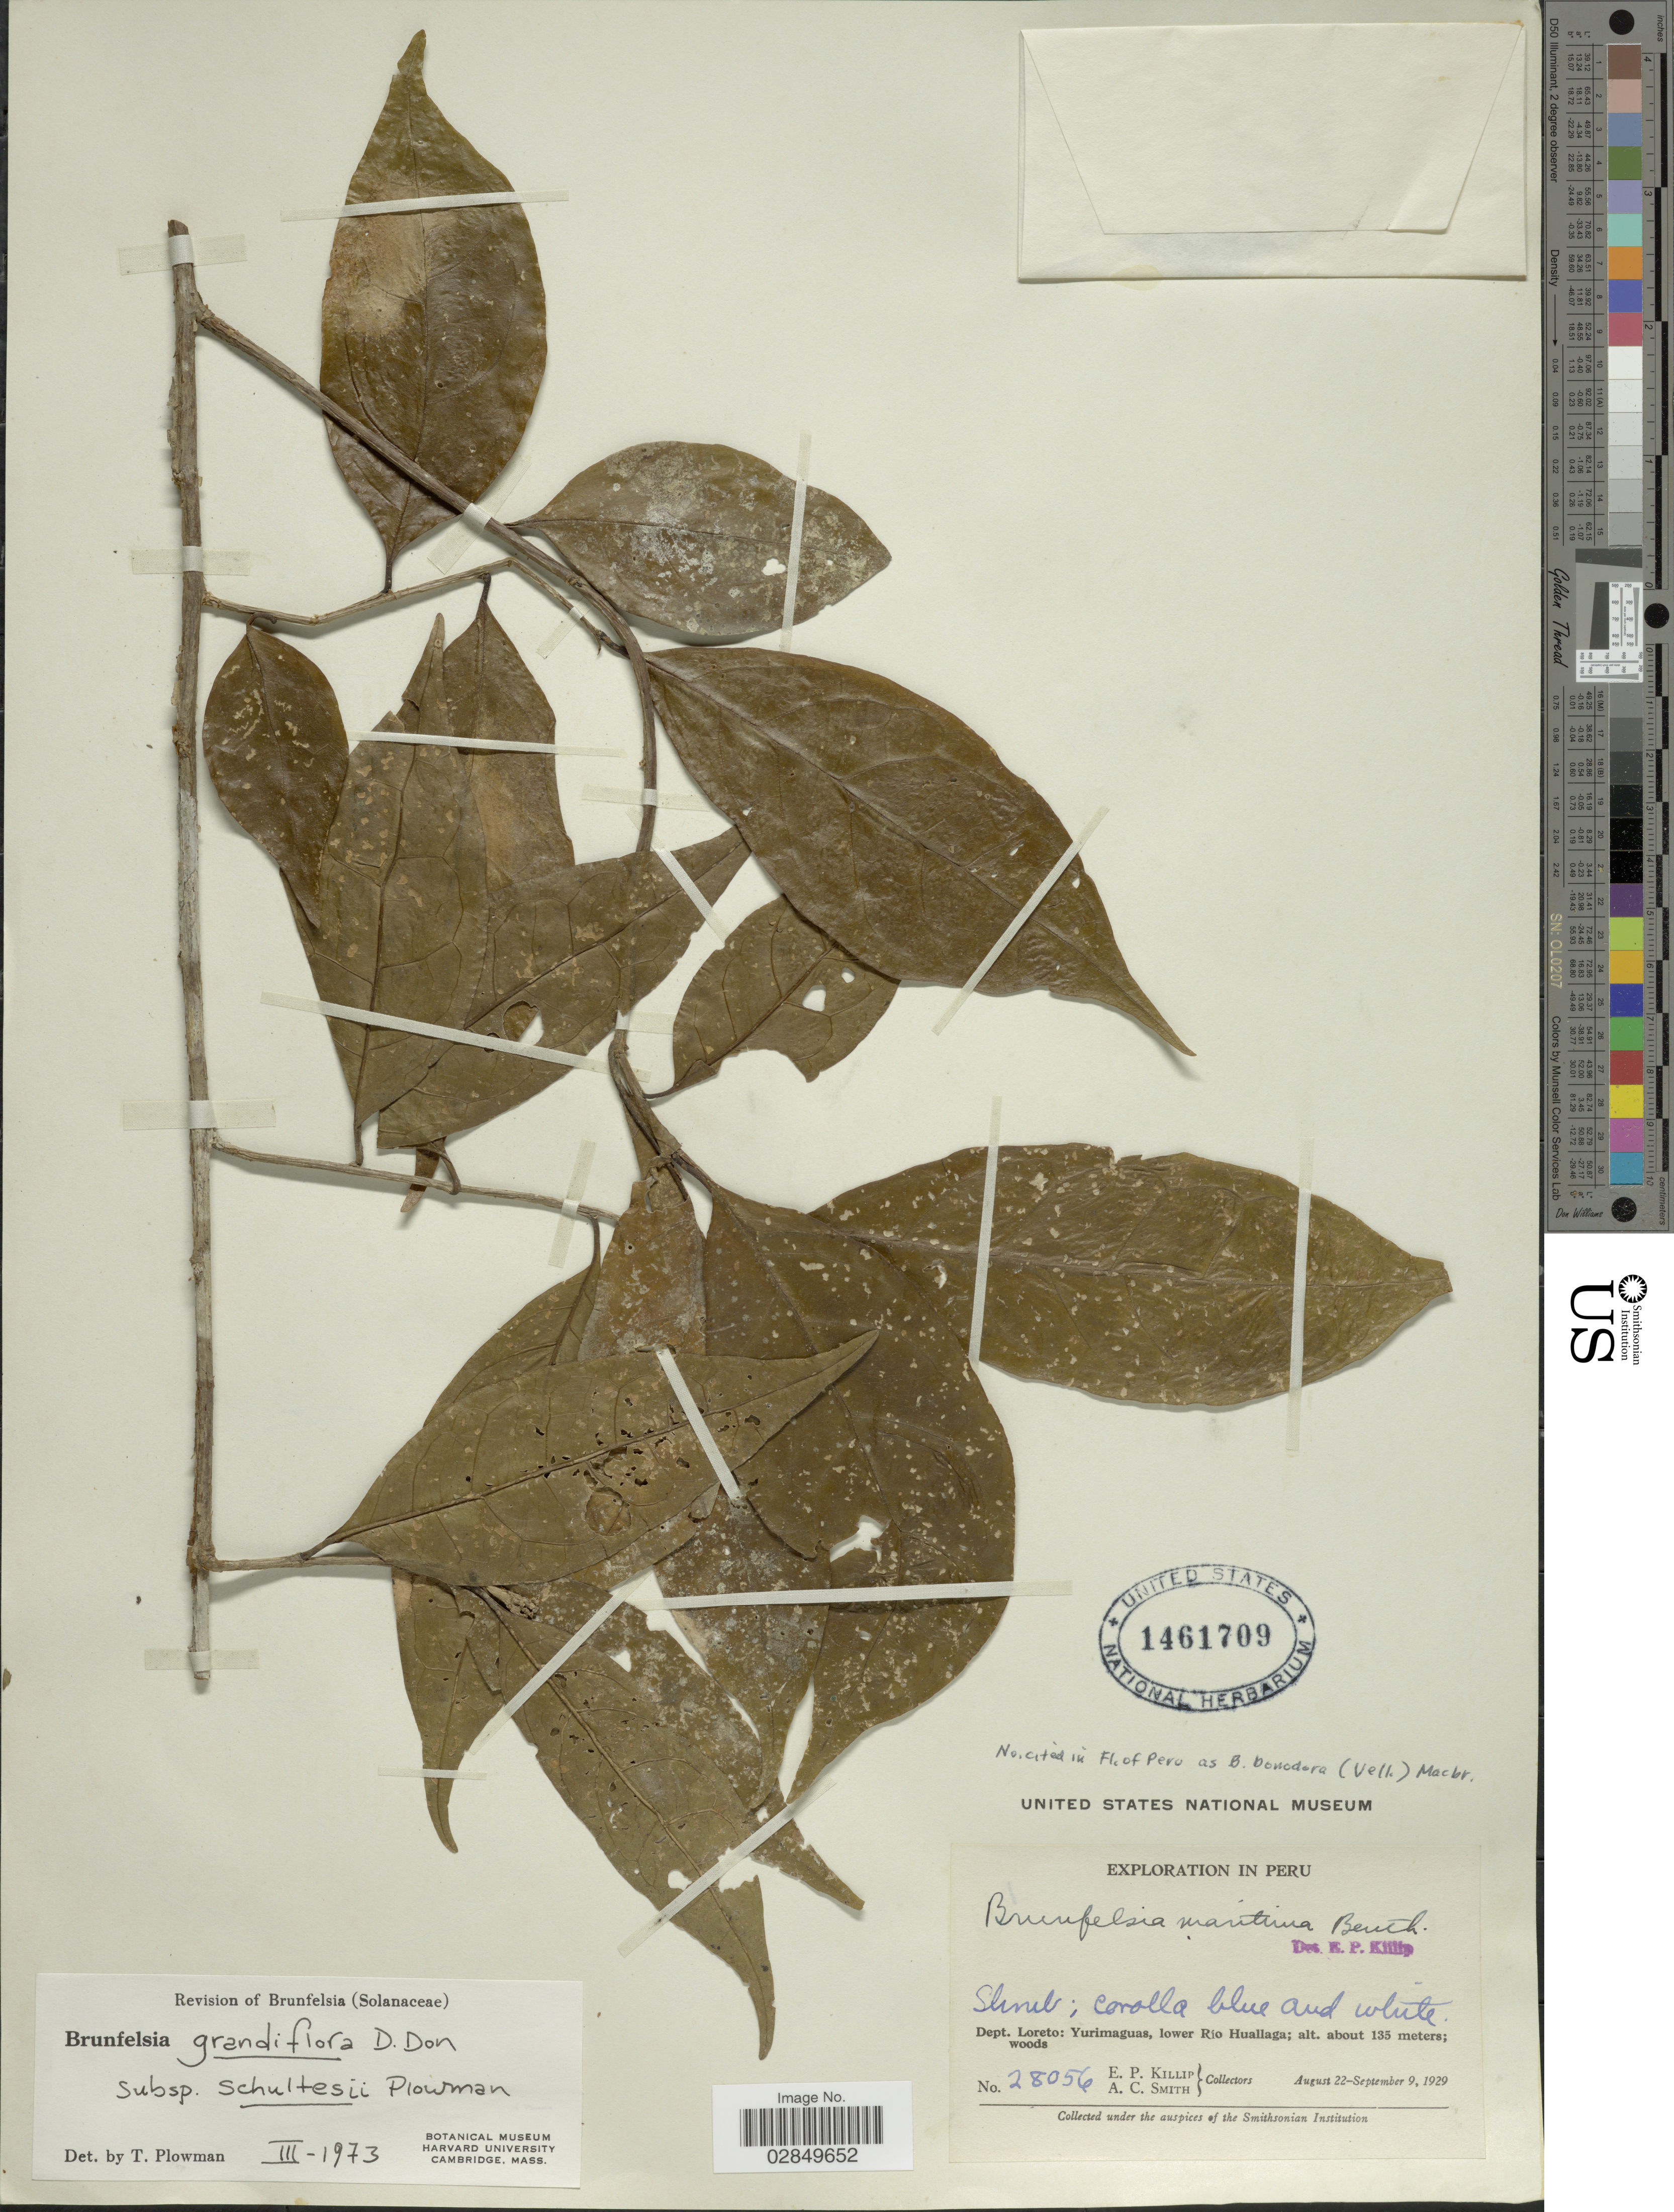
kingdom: Plantae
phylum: Tracheophyta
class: Magnoliopsida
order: Solanales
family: Solanaceae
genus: Brunfelsia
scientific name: Brunfelsia grandiflora subsp. schultesii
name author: Plowman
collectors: E. P. Killip & A. C. Smith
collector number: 28056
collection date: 1929-08-22/1929-09-09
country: Peru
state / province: Loreto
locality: Dept. Loreto, Yurimaguas, lower Río Huallaga.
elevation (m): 135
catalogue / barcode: US 1461709